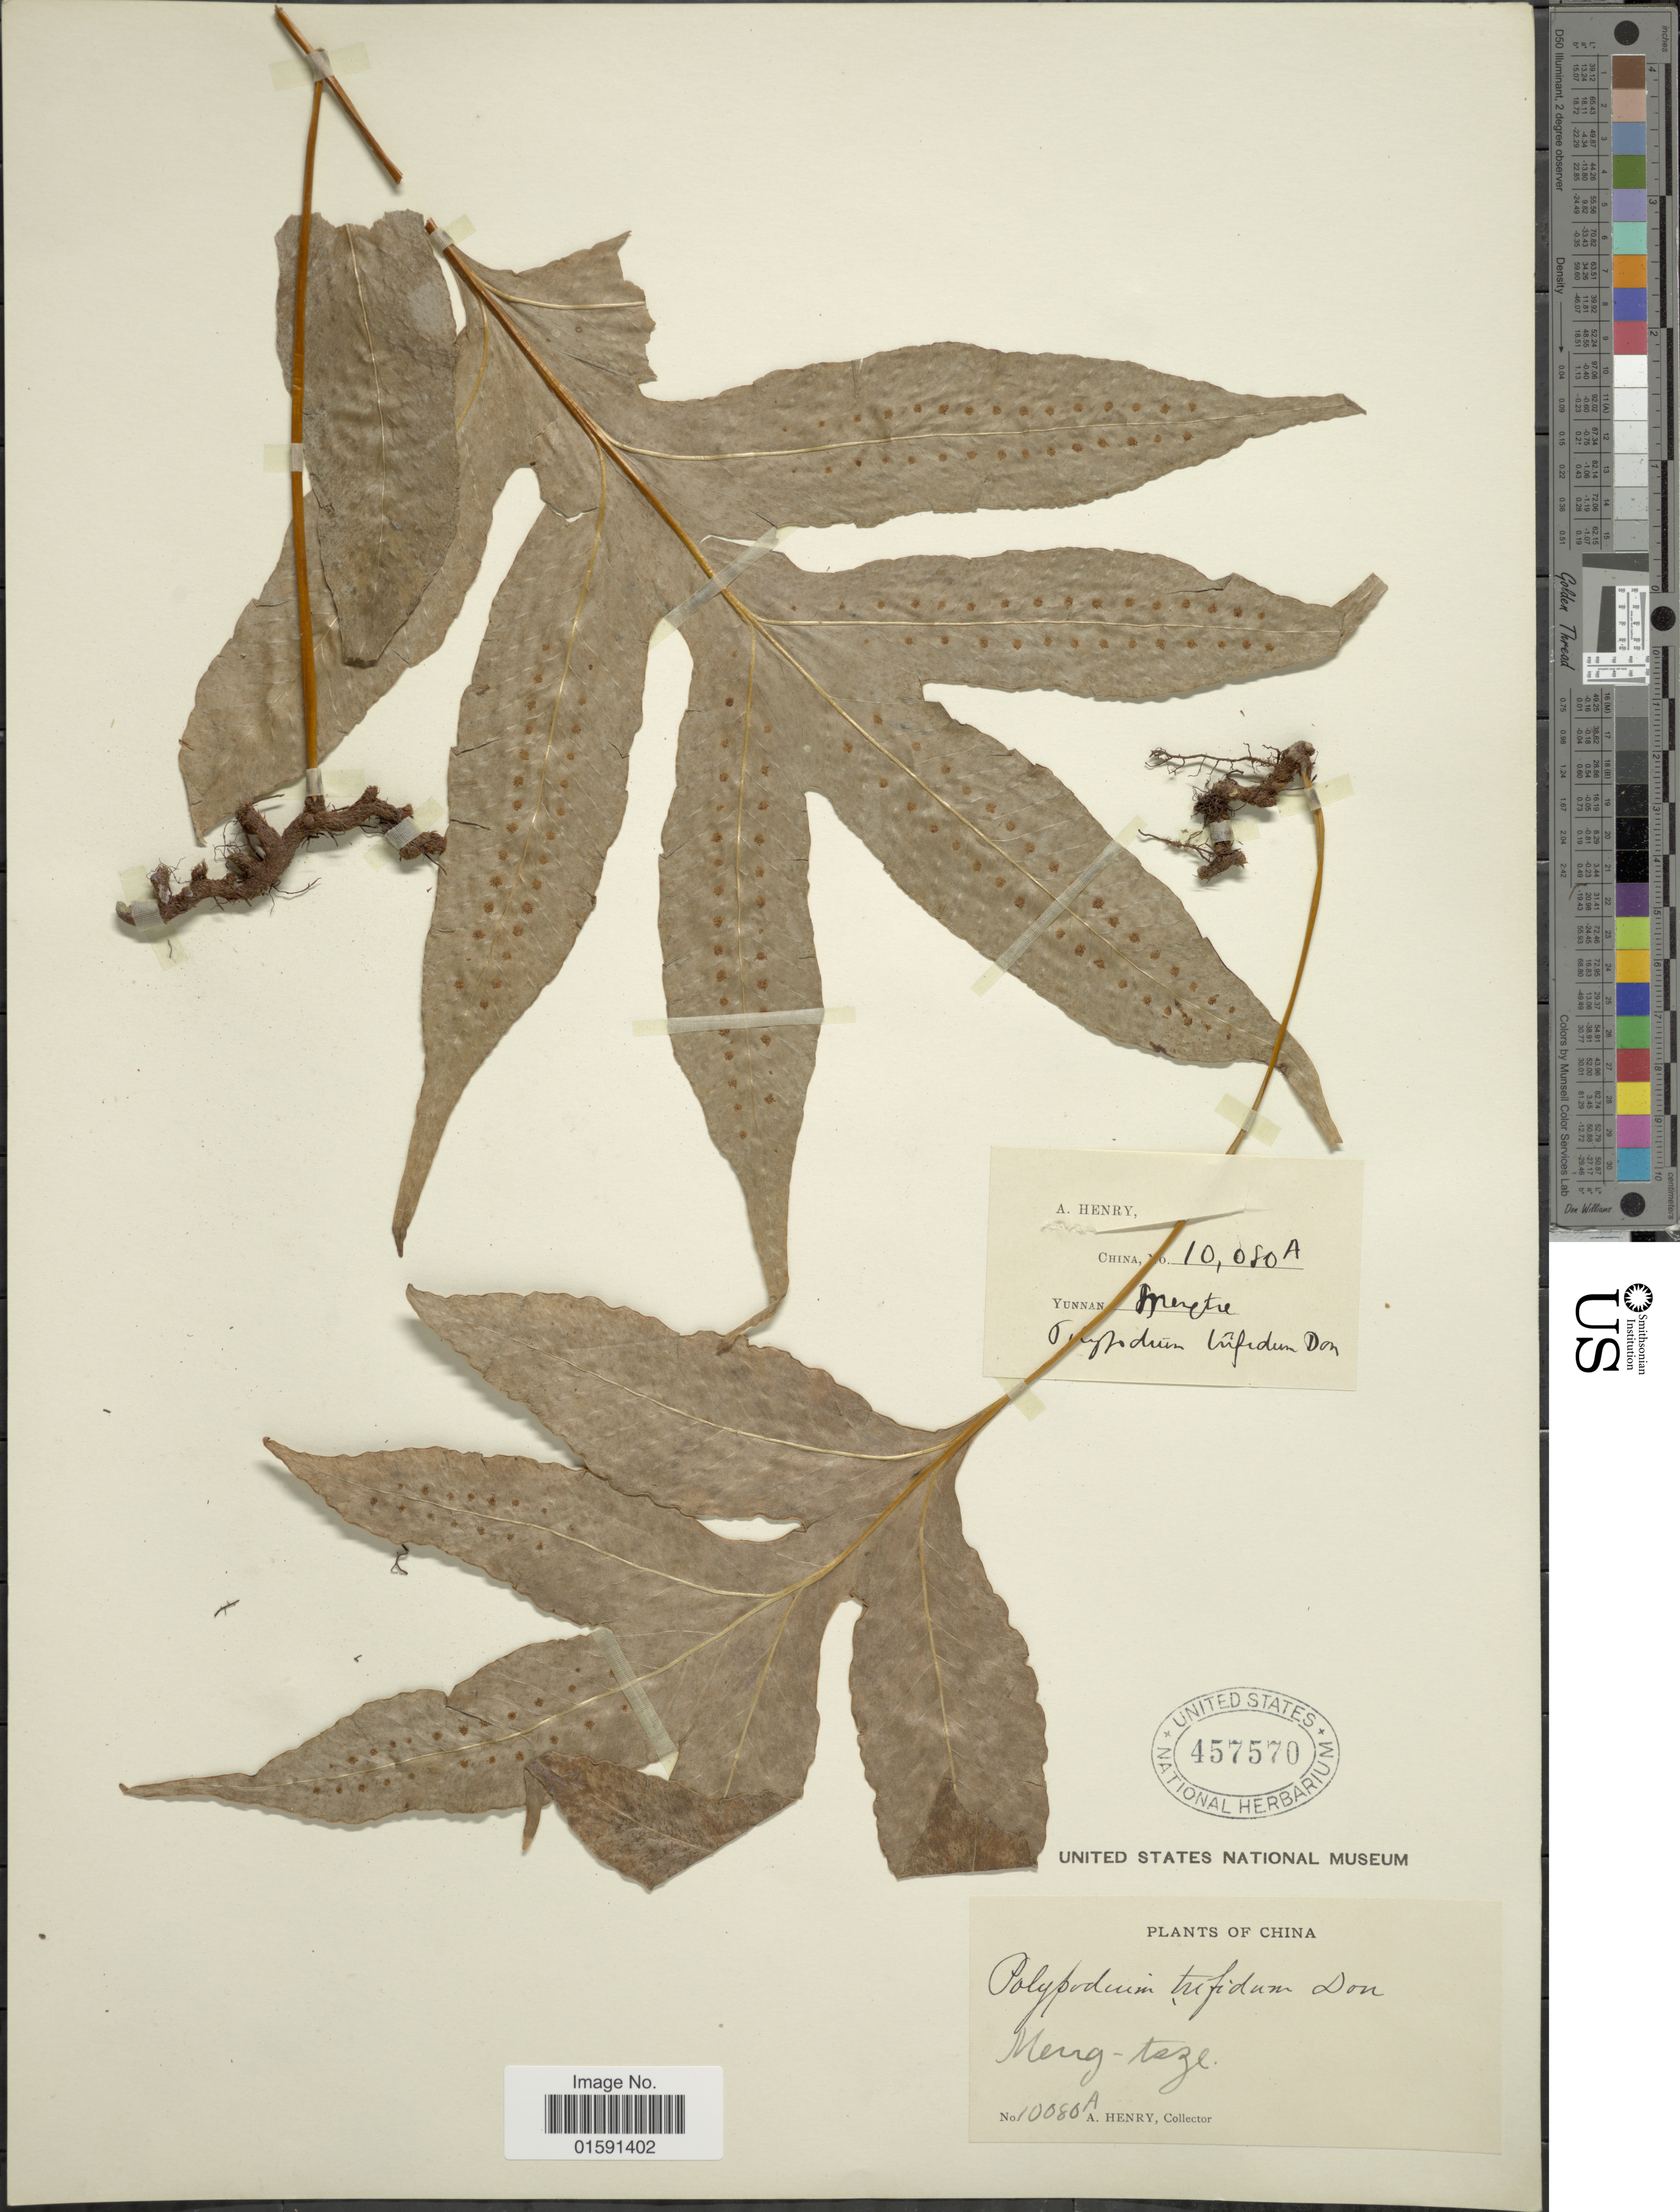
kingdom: Plantae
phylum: Tracheophyta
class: Polypodiopsida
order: Polypodiales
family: Polypodiaceae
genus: Selliguea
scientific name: Selliguea oxyloba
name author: (Wall. ex Kunze) Fraser-Jenk.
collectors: A. Henry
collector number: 10080 A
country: China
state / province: Yunnan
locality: Mengtze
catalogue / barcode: US 457570